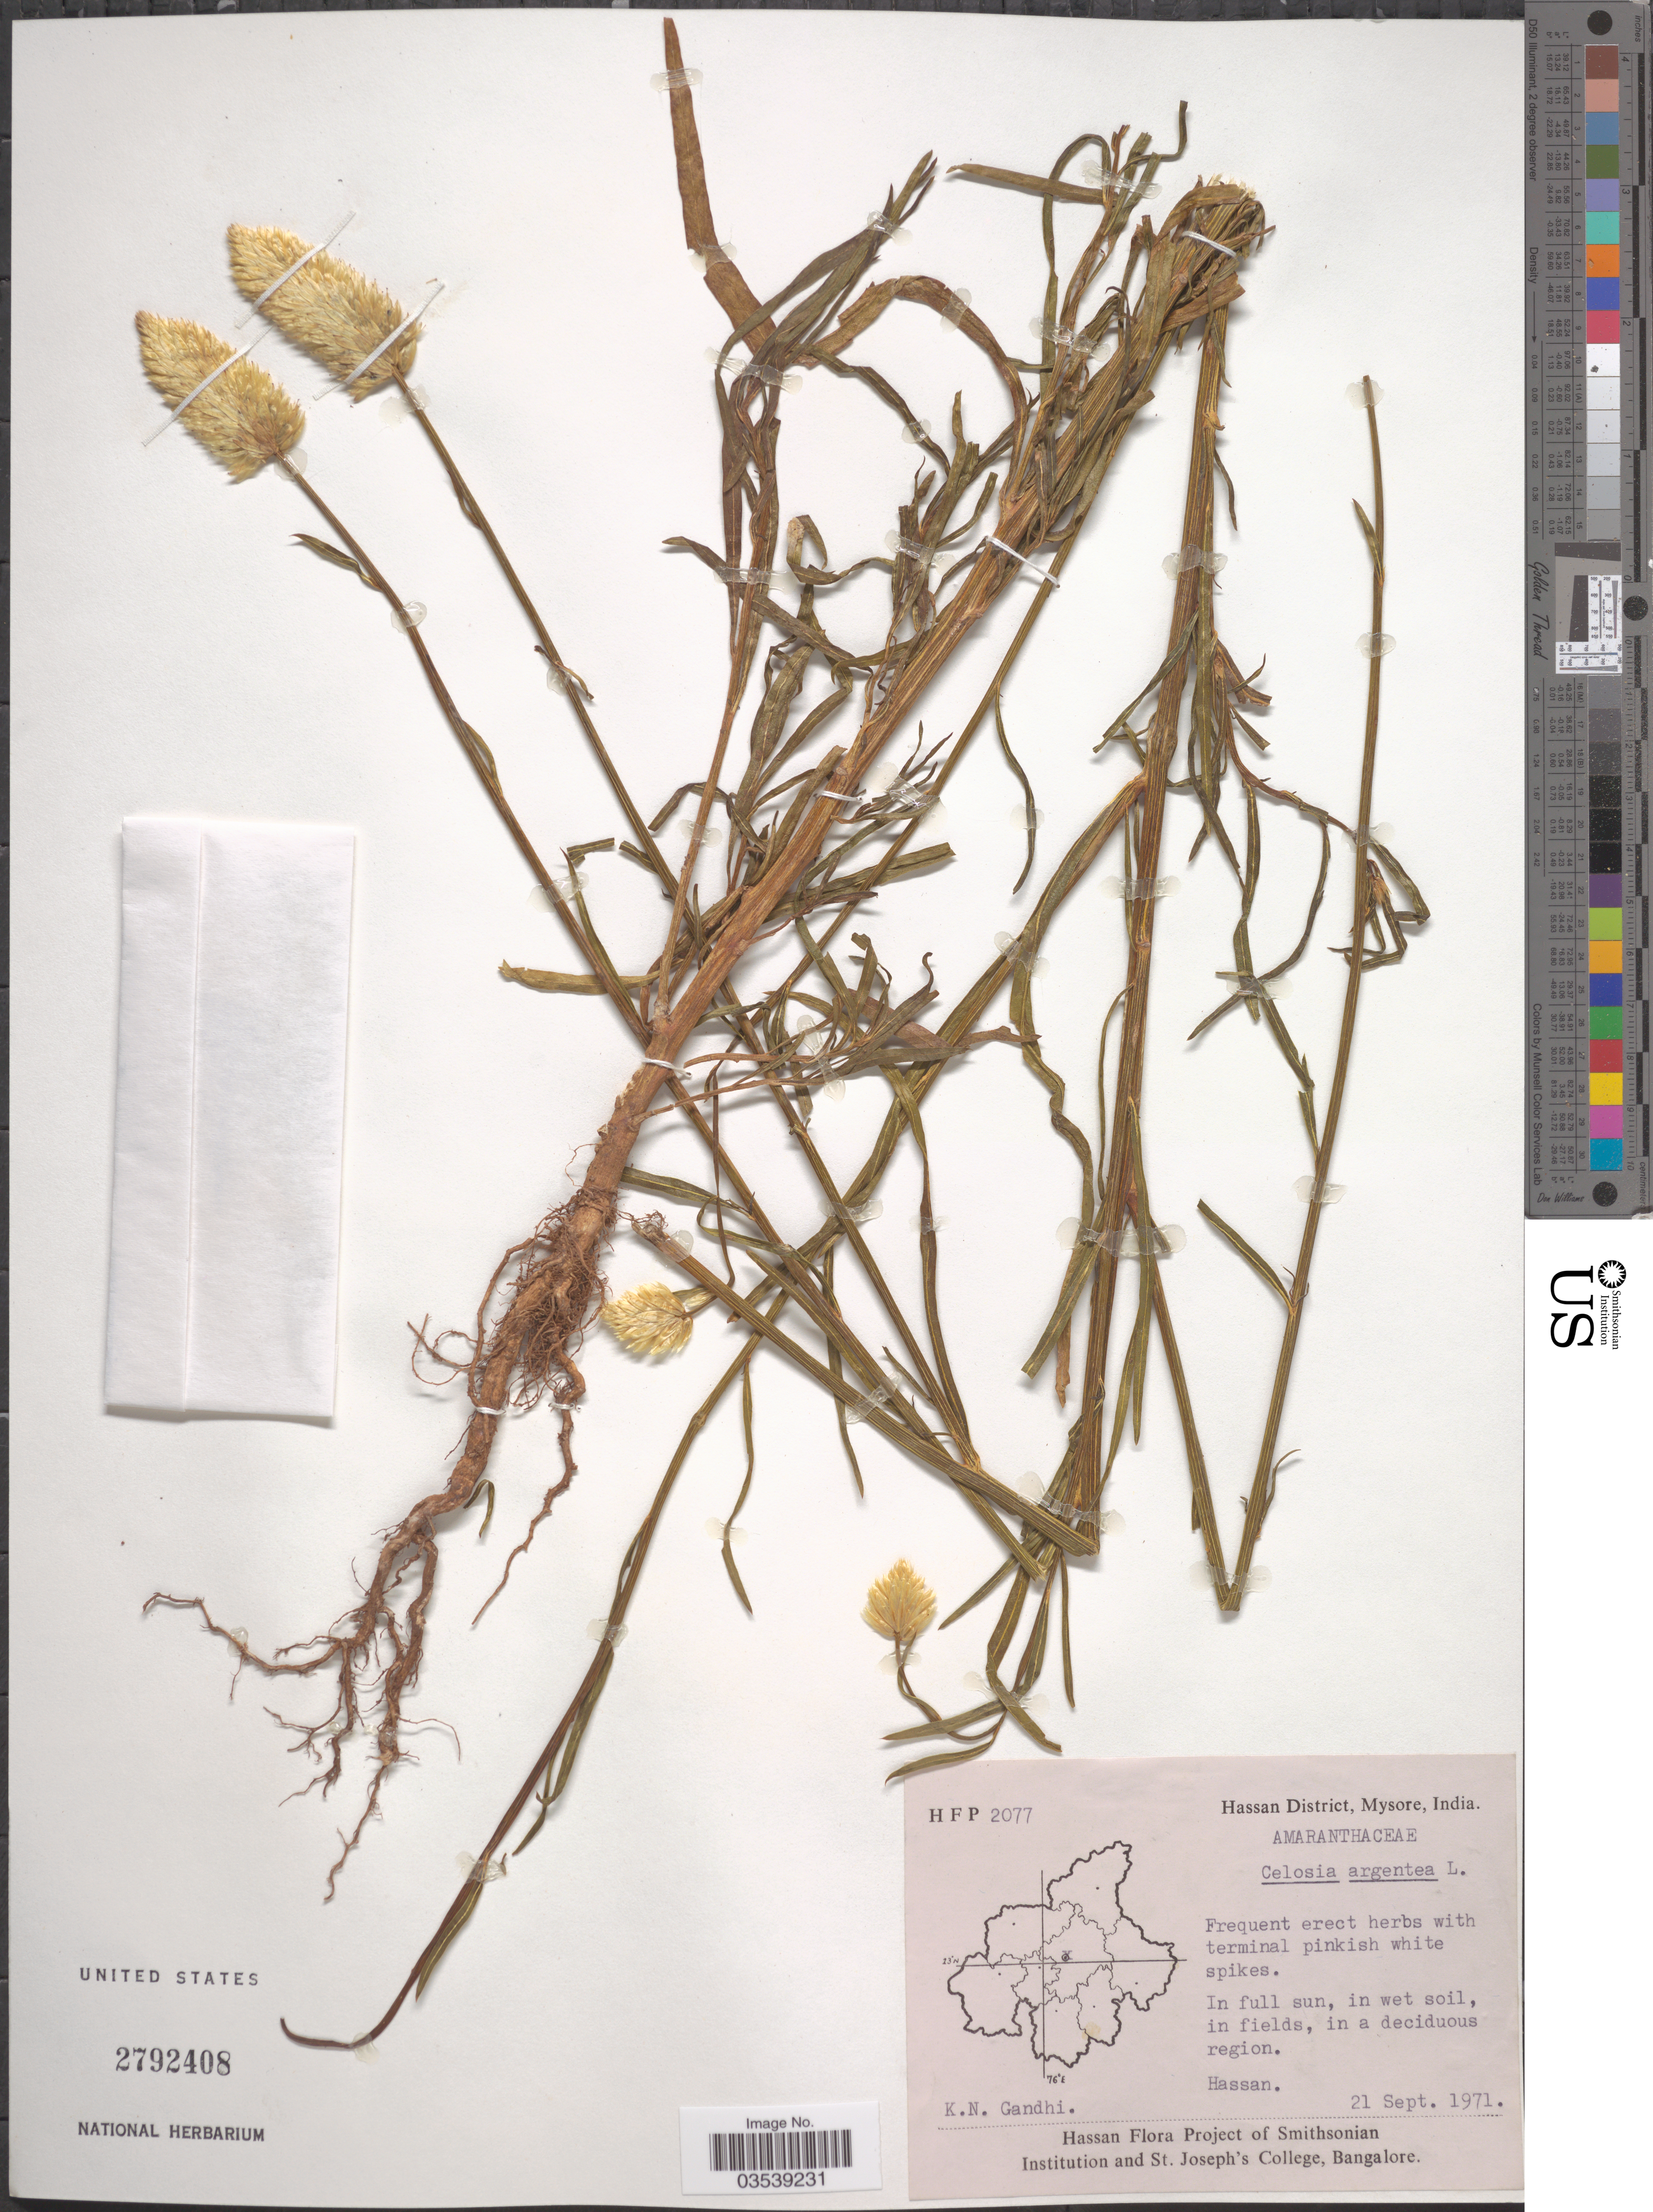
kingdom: Plantae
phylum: Tracheophyta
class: Magnoliopsida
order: Caryophyllales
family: Amaranthaceae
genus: Celosia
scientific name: Celosia argentea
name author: L.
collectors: K. N. Gandhi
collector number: HFP 2077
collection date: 1971-09-21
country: India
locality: Hassan District, Mysore. Hassan.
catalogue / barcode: US 2792408